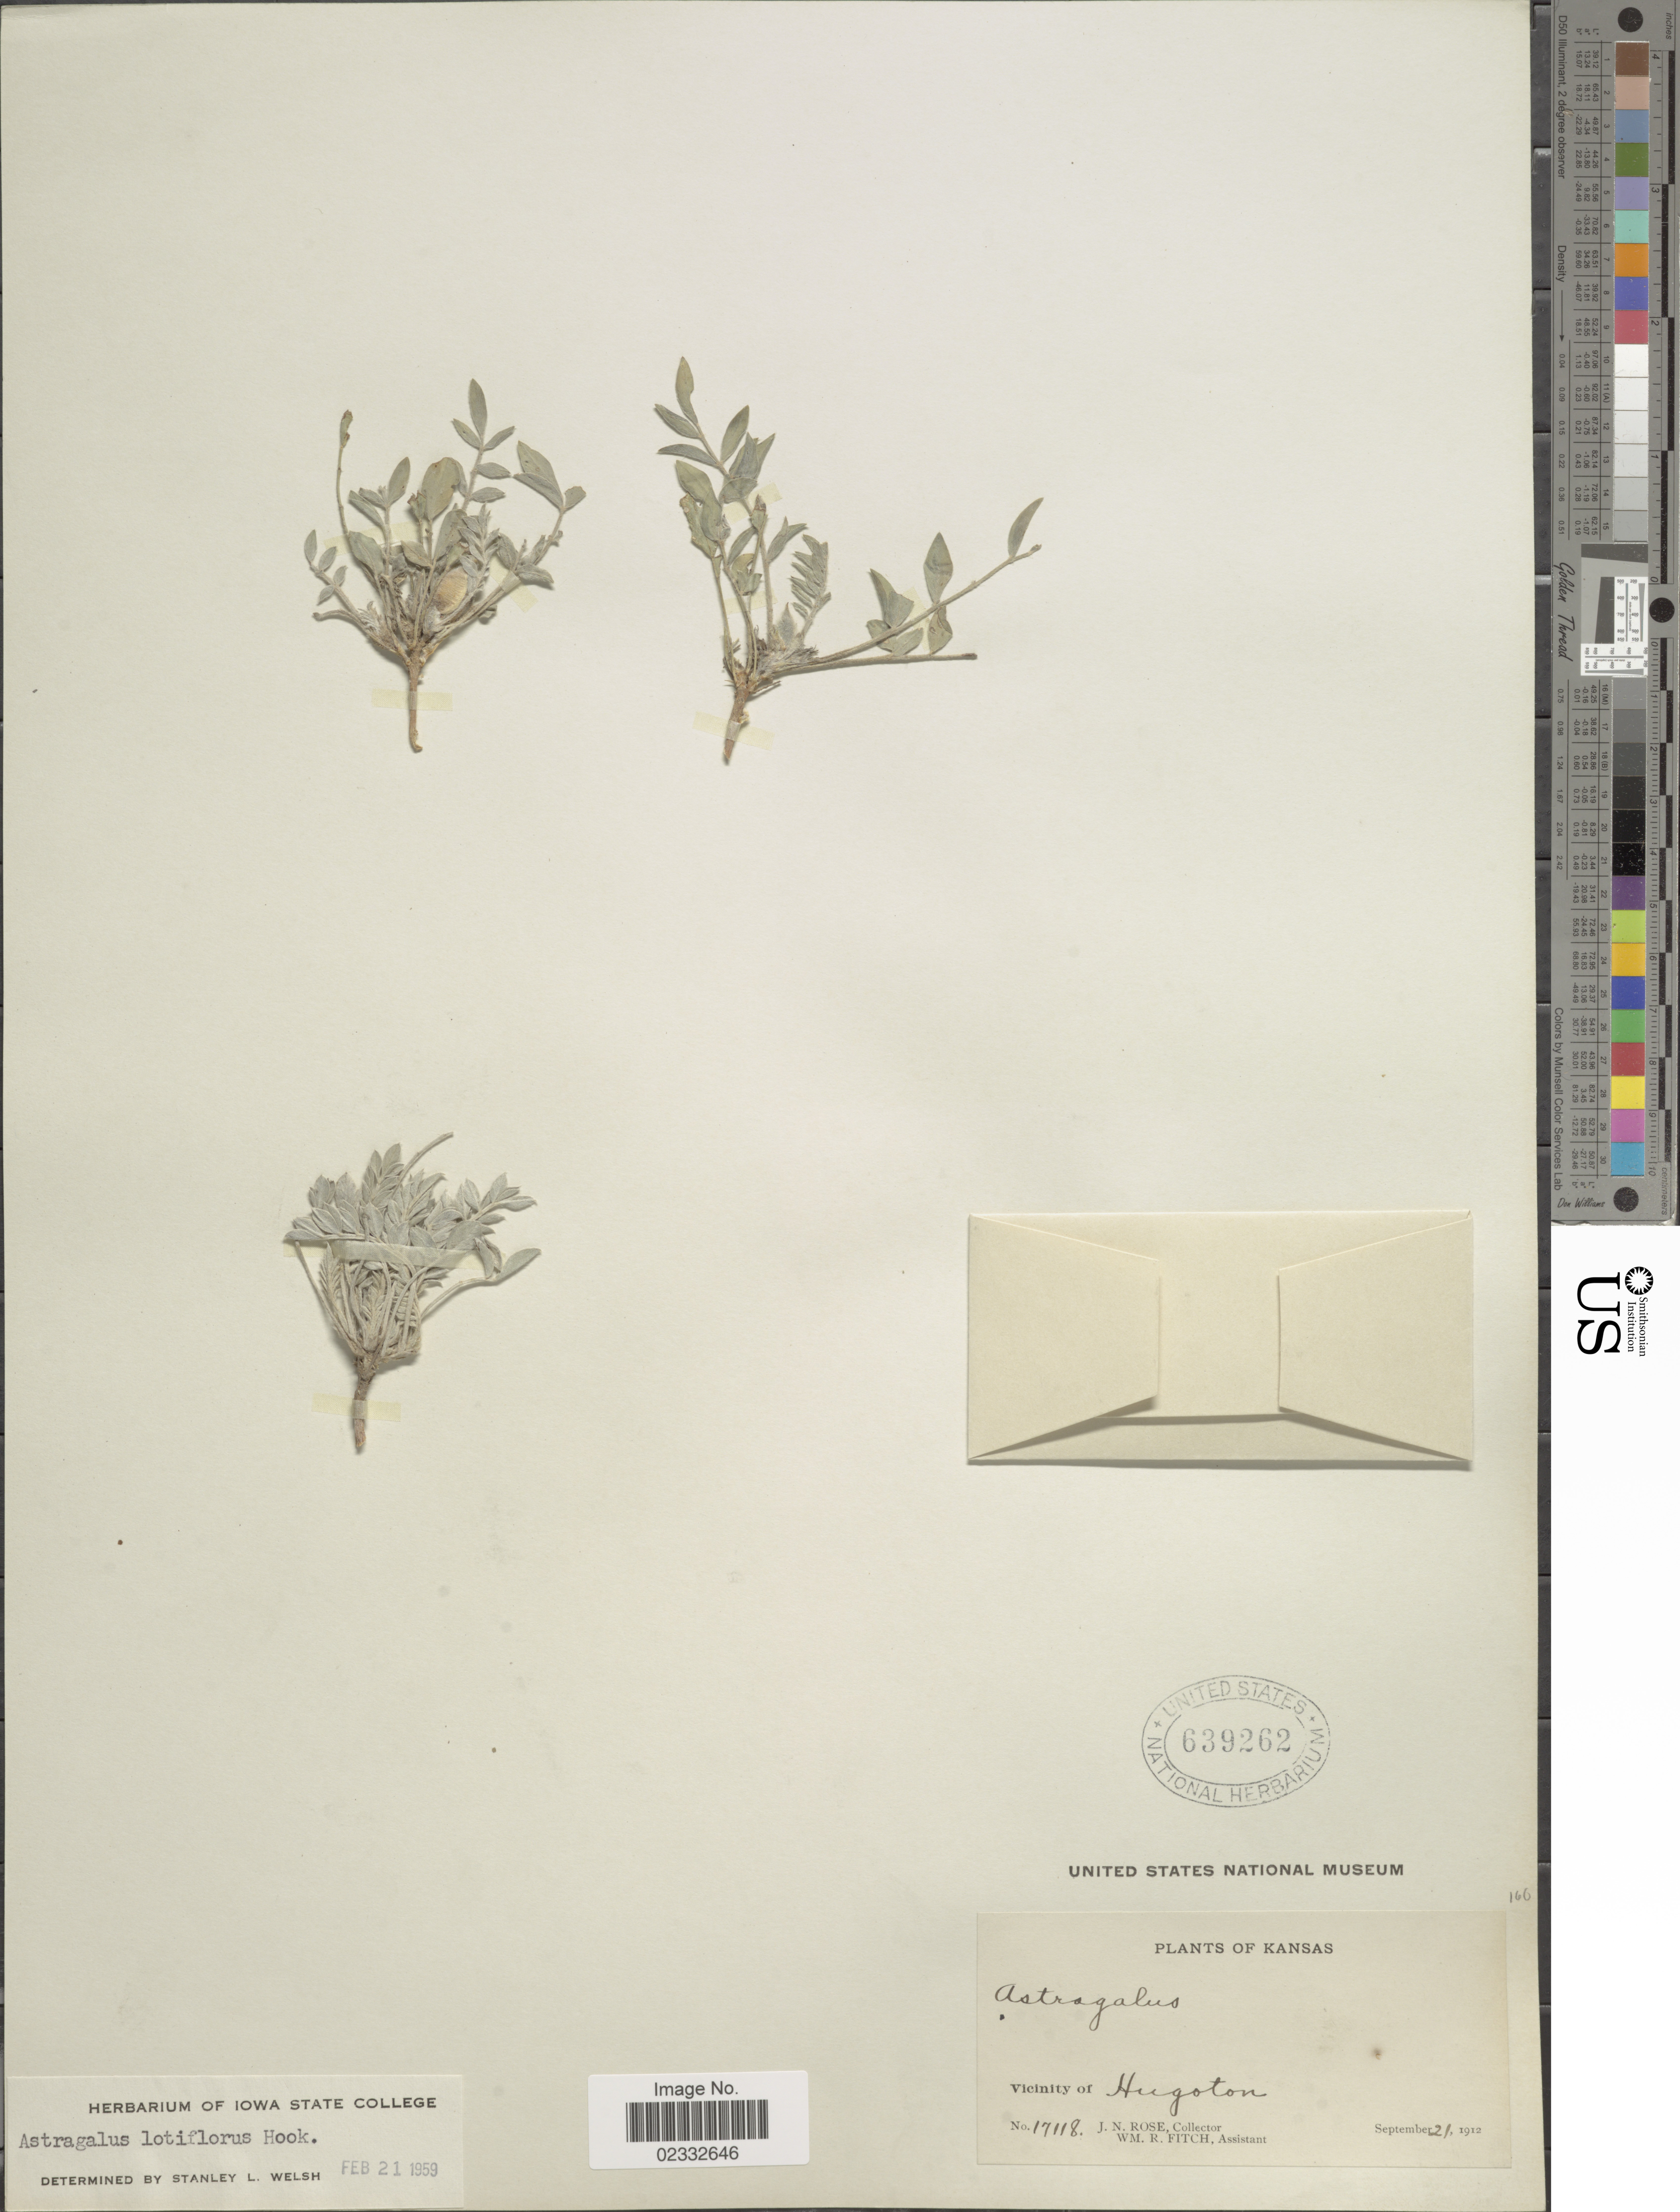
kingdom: Plantae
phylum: Tracheophyta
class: Magnoliopsida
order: Fabales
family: Fabaceae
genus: Astragalus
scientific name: Astragalus lotiflorus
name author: Hook.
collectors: J. N. Rose & W. R. Fitch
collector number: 17118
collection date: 1912-09-21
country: United States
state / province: Kansas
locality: Vicinity of Hugoton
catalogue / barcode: US 639262